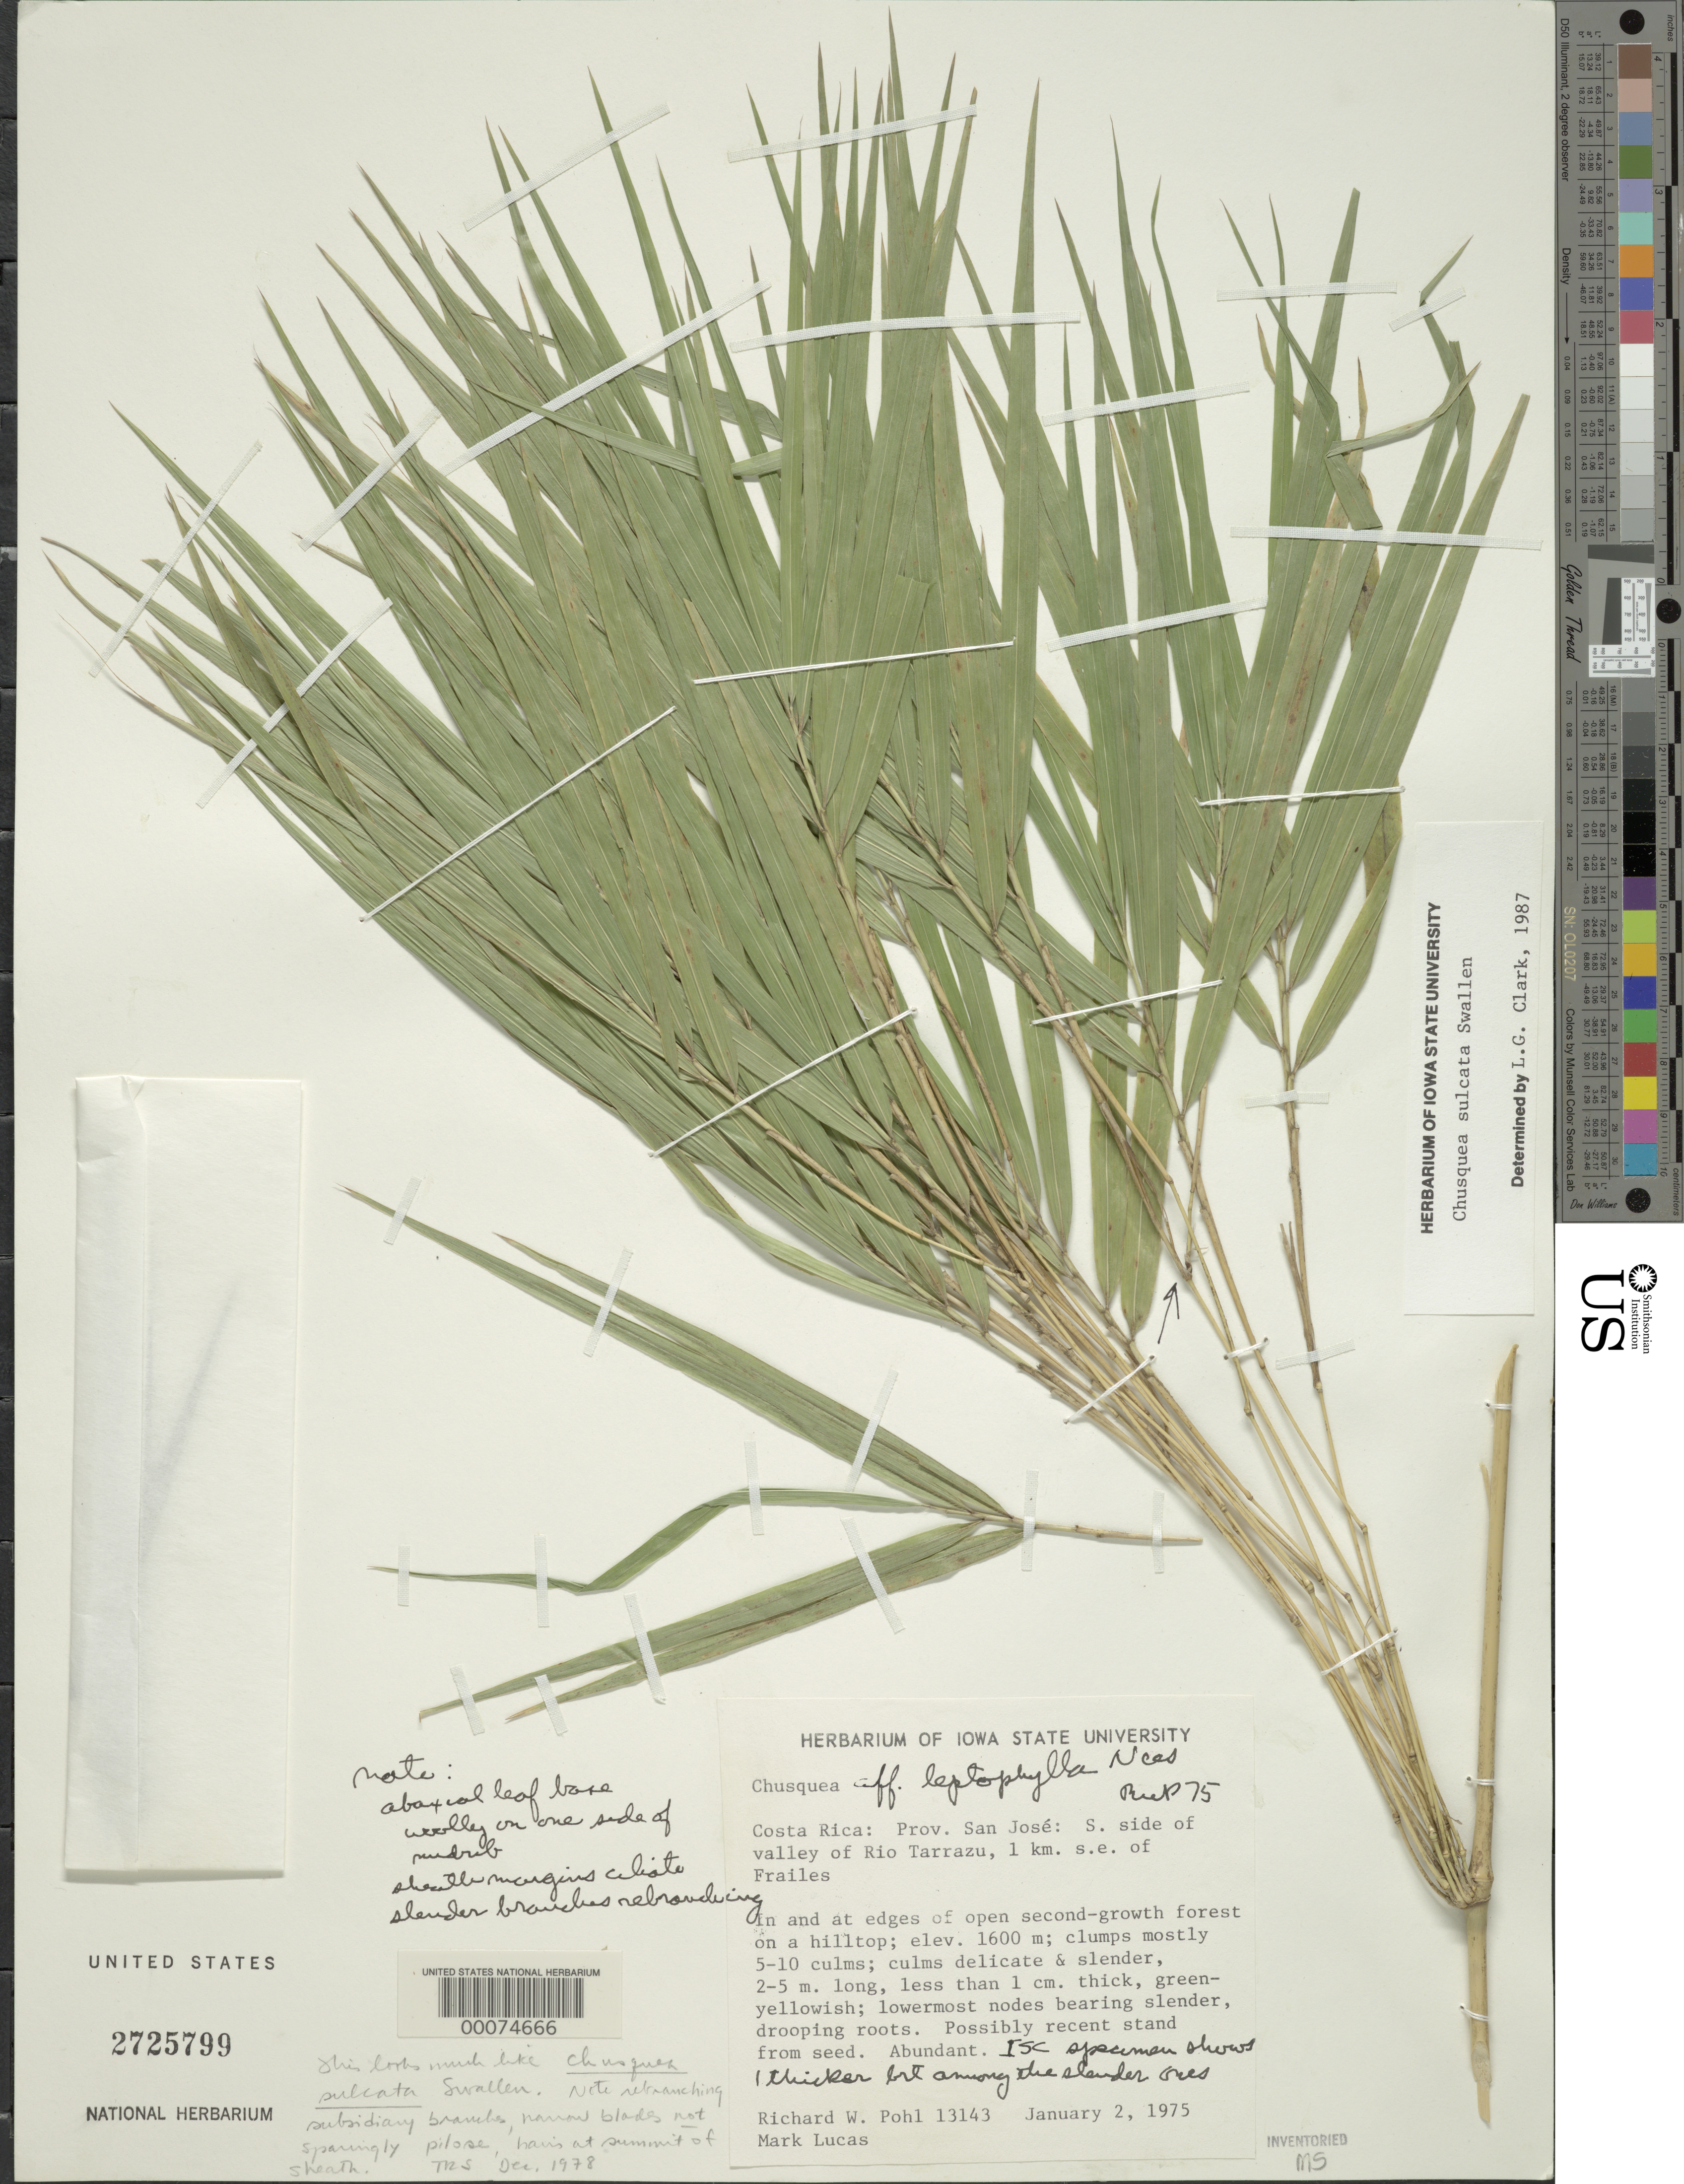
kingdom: Plantae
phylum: Tracheophyta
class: Liliopsida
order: Poales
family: Poaceae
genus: Chusquea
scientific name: Chusquea sulcata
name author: Swallen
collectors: R. W. Pohl & M. Lucas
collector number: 13143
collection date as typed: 02 Jan 1975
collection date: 1975-01-02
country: Costa Rica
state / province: San José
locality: Rio tarrazu, frailes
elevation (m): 1600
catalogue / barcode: US 2725799